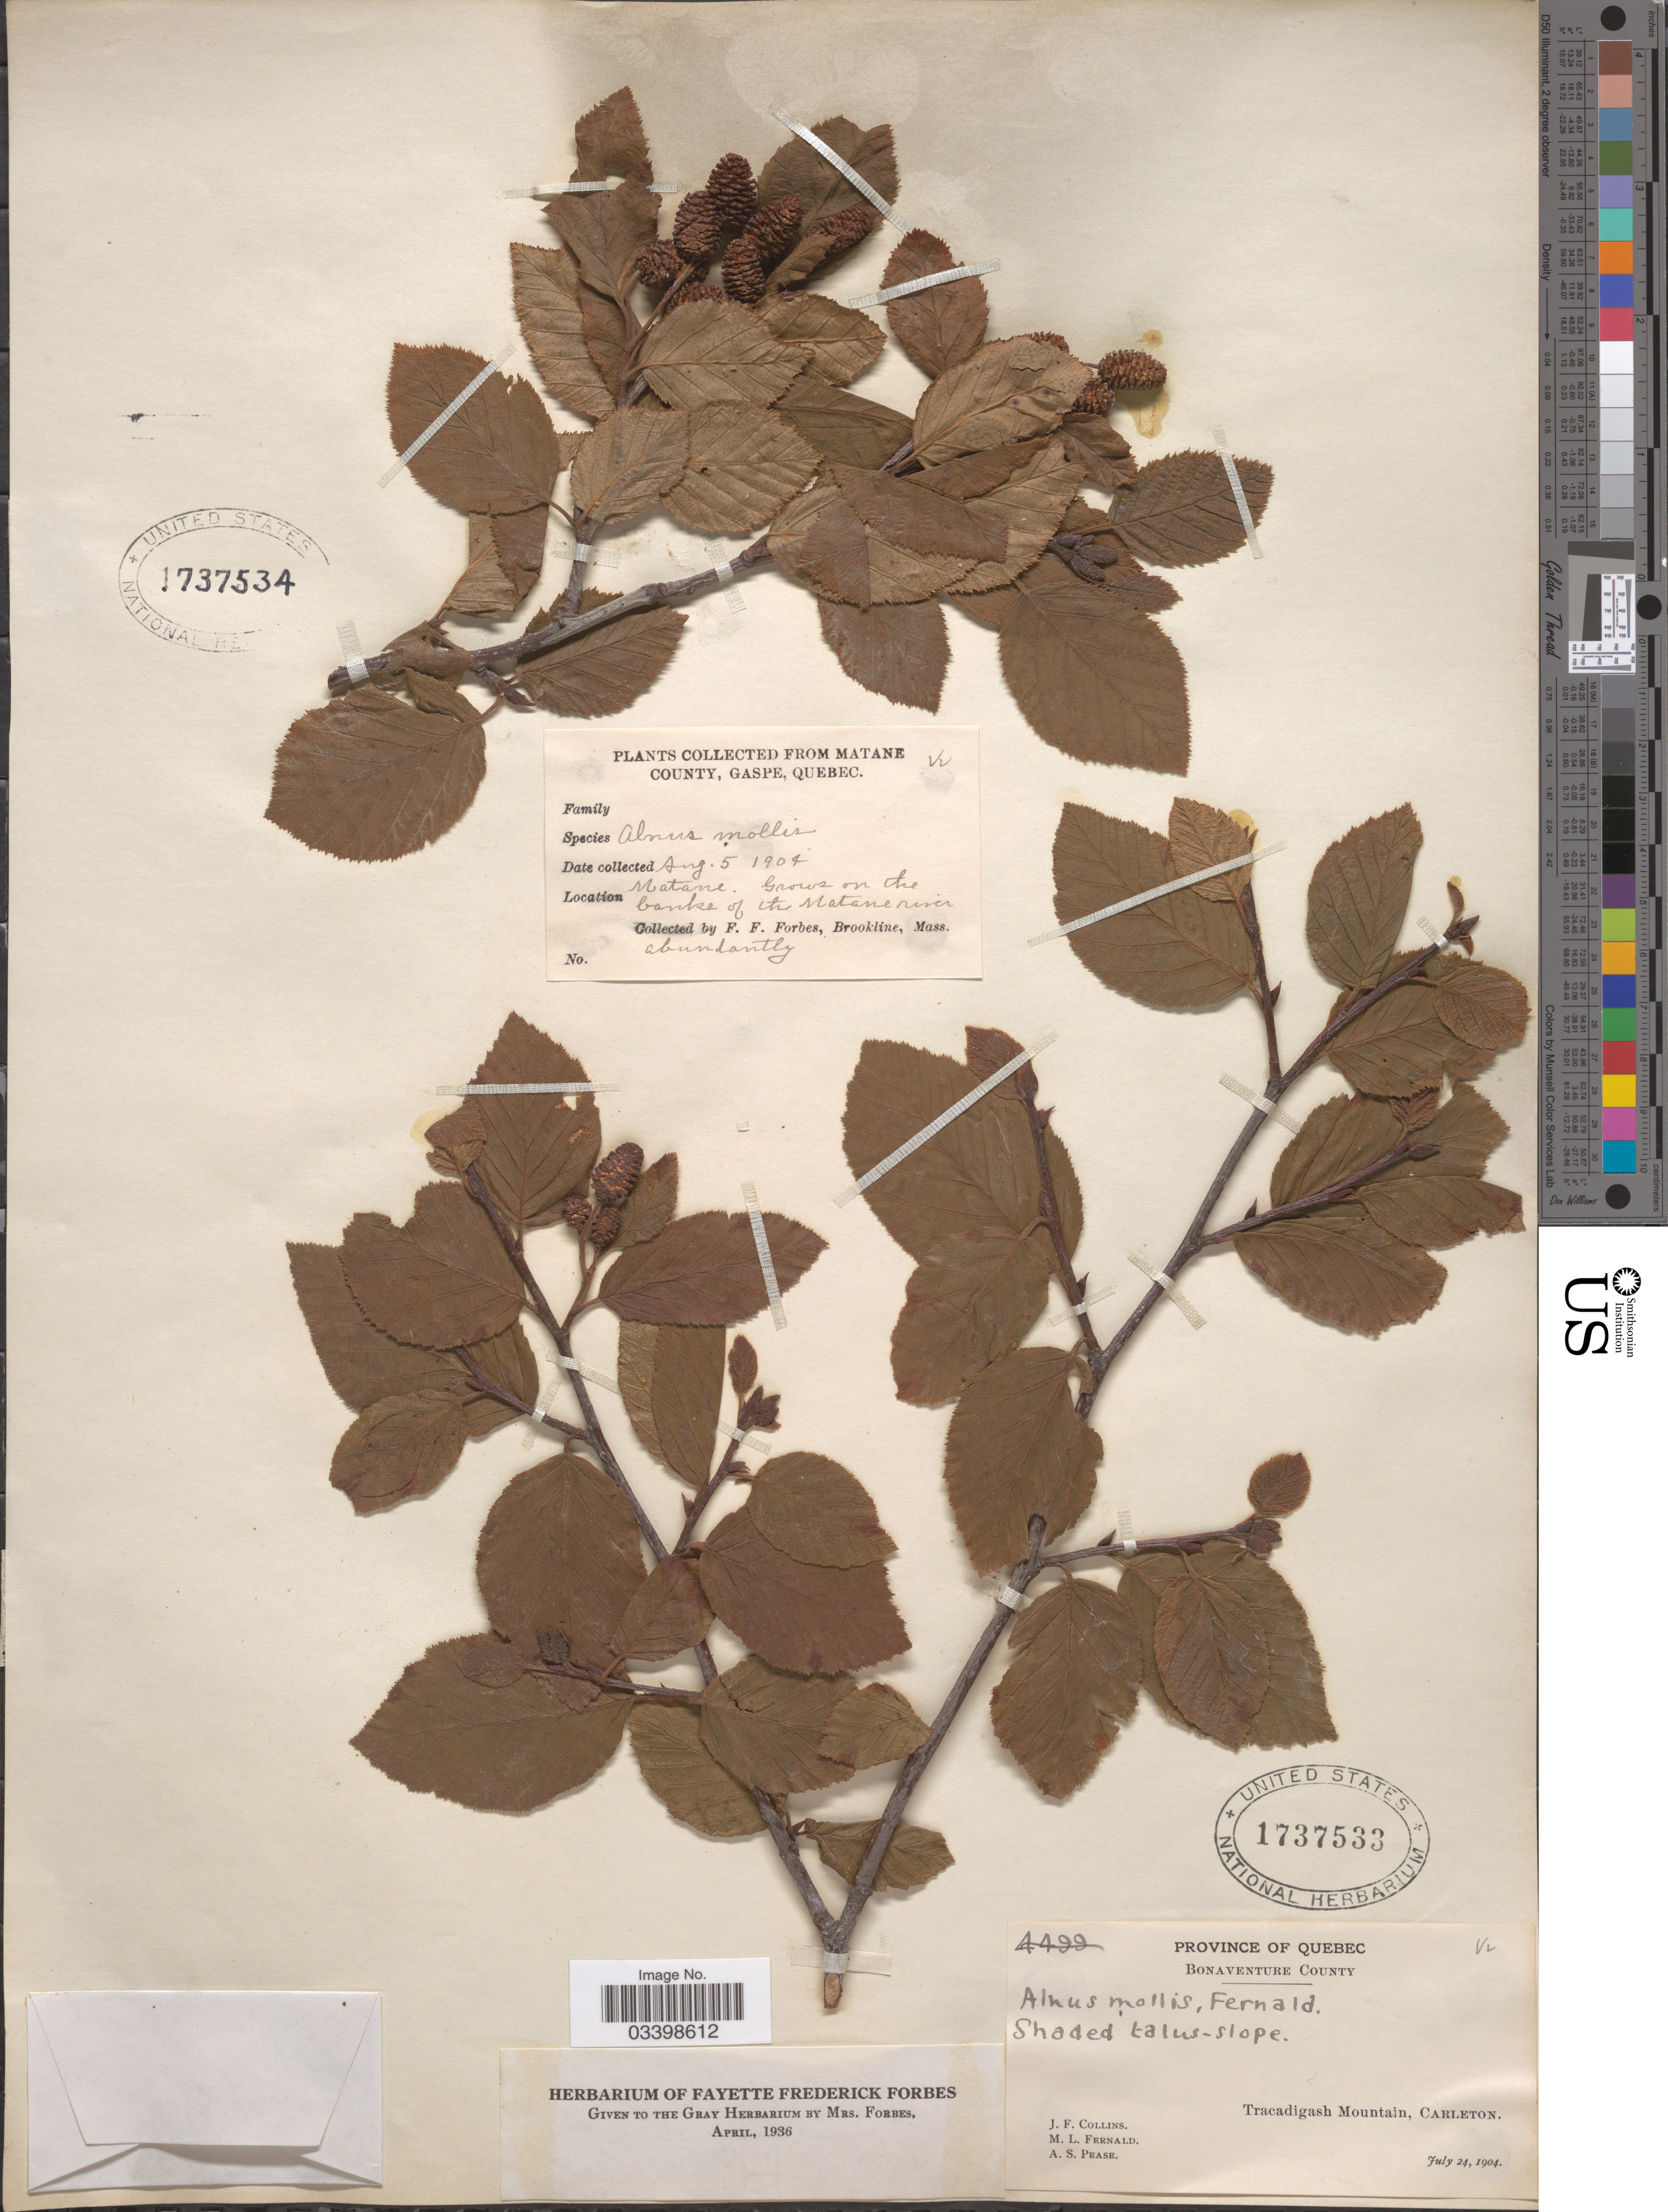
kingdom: Plantae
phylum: Tracheophyta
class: Magnoliopsida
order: Fagales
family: Betulaceae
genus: Alnus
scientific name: Alnus viridis subsp. crispa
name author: (Aiton) Turrill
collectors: F. Forbes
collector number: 22*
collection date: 1904-08-05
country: Canada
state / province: Quebec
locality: Matane County, Gaspe. Matane. Grows on the banks of the Matane river.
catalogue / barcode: US 1737534